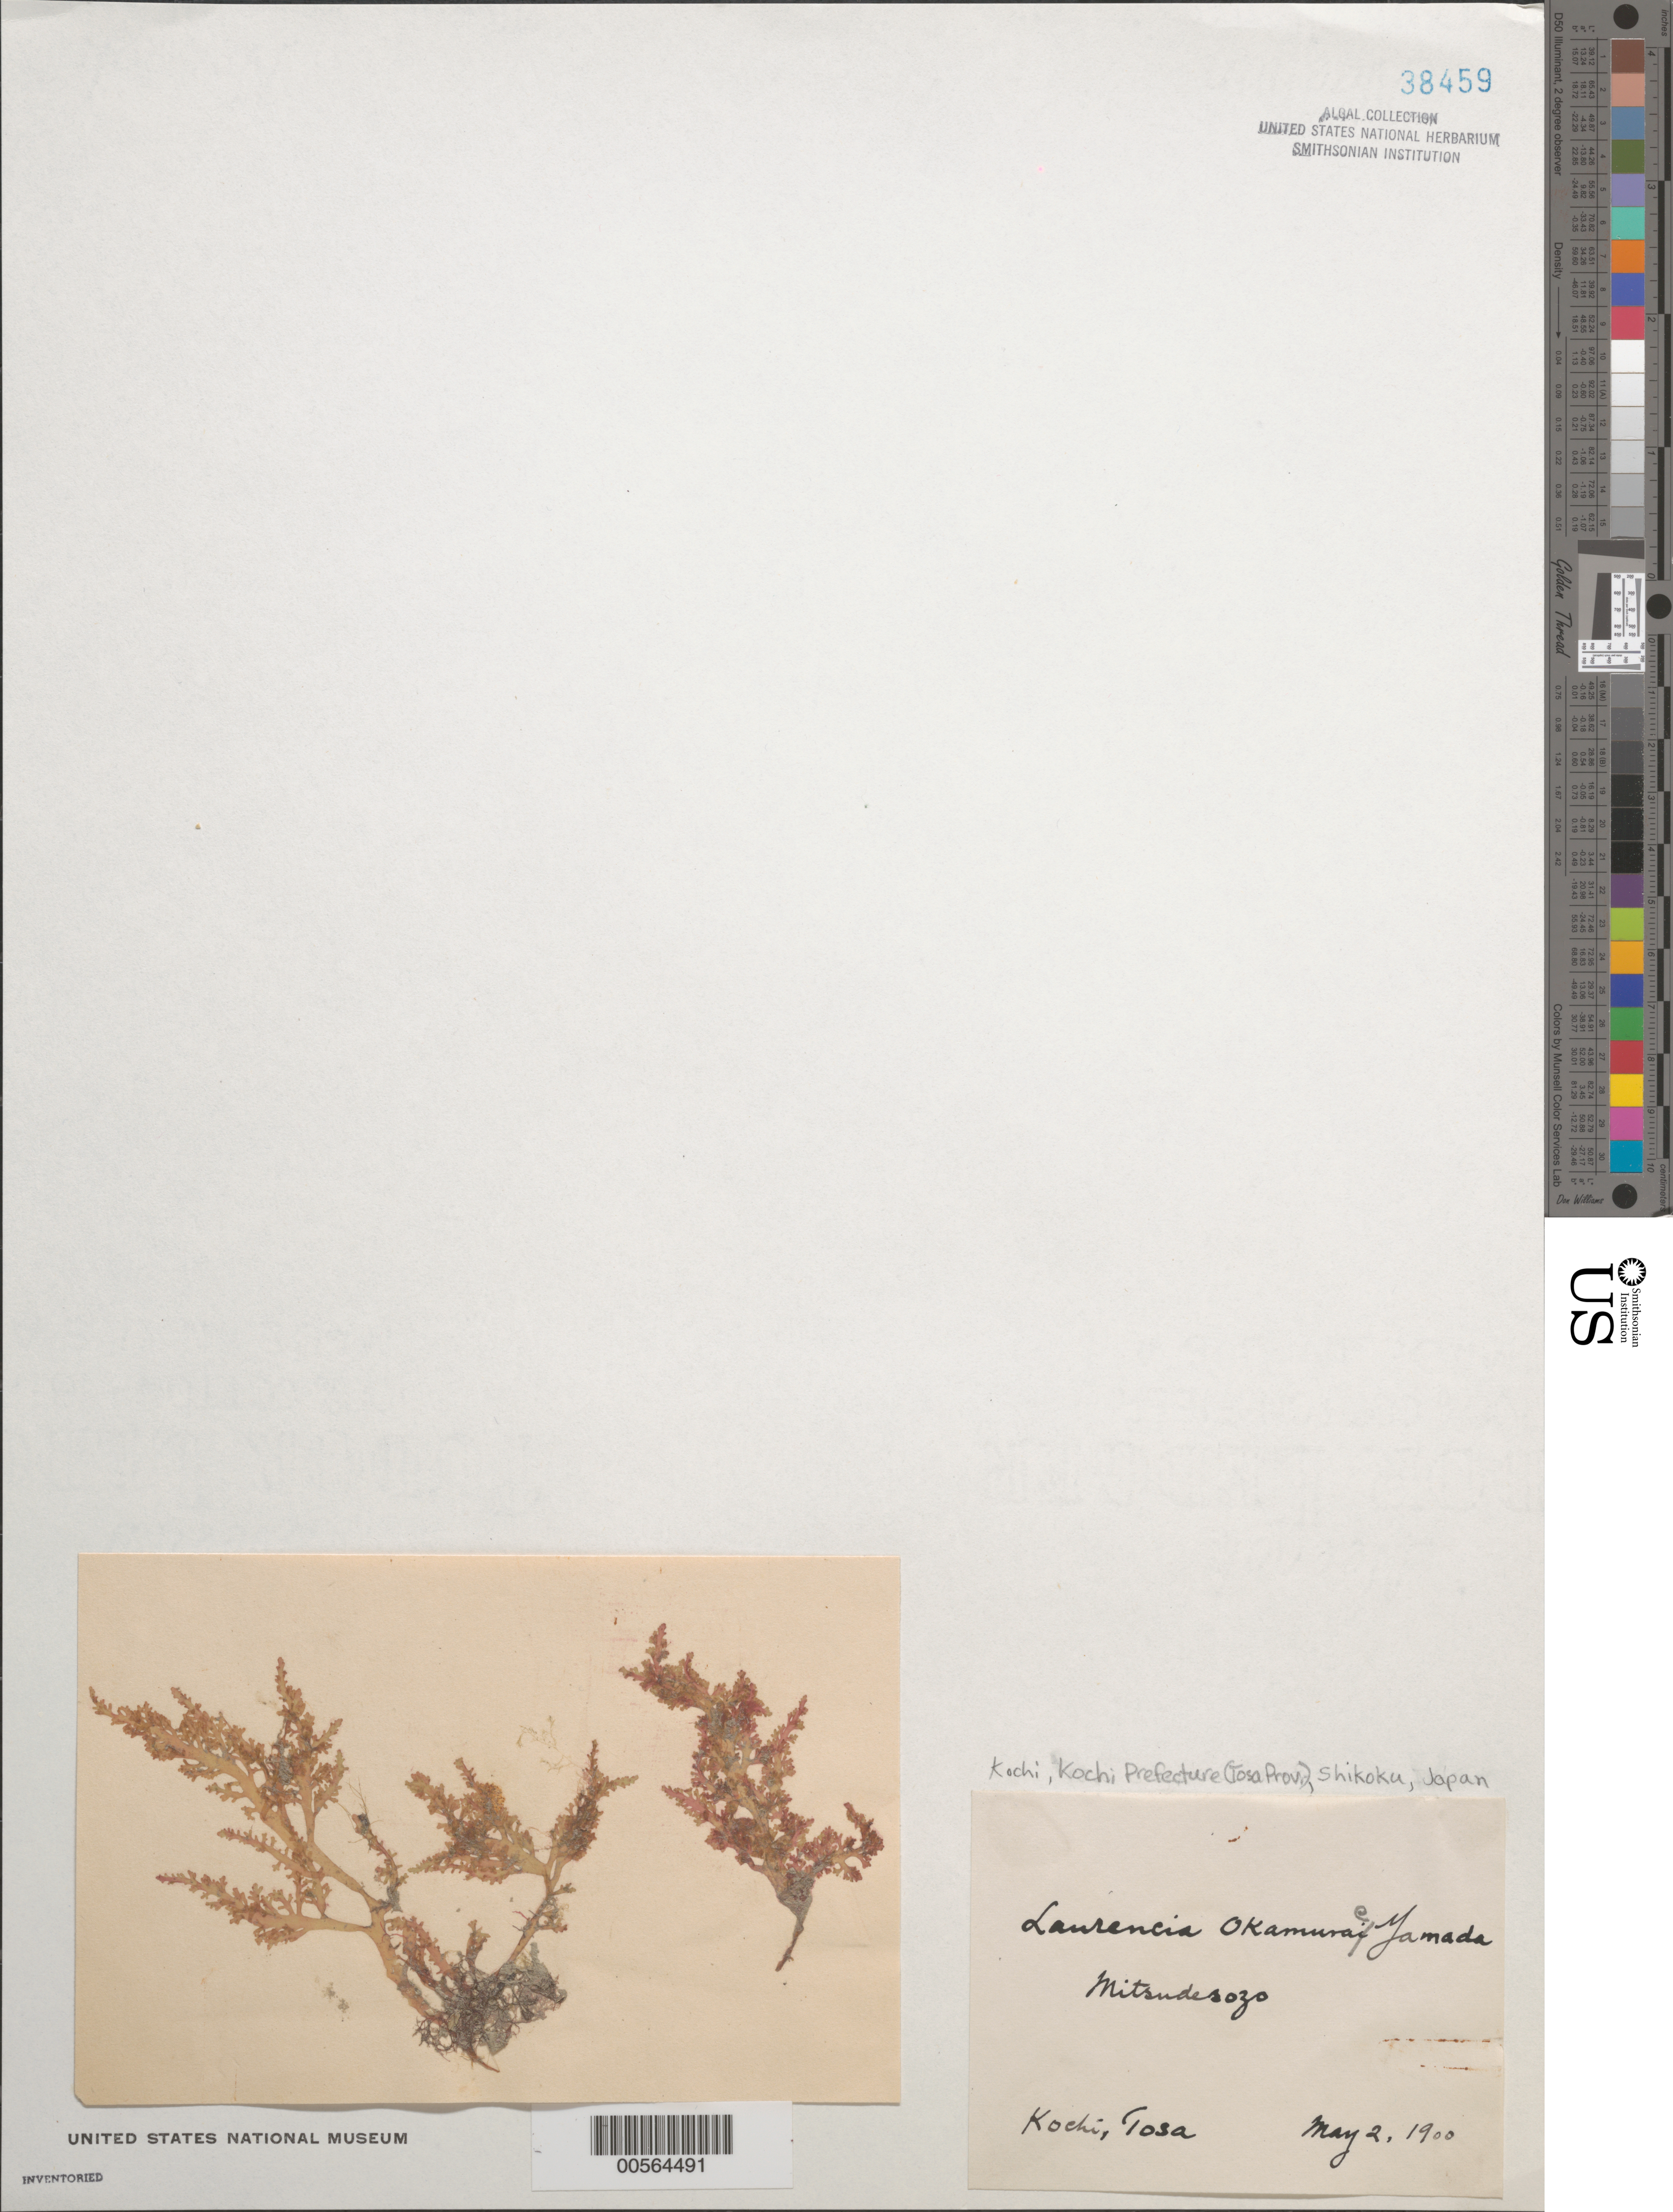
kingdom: Plantae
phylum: Rhodophyta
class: Florideophyceae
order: Ceramiales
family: Rhodomelaceae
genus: Laurencia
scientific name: Laurencia okamurae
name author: Yamada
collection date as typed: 02 May 1900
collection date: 1900-05-02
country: Japan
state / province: Koti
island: Shikoku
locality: Kochi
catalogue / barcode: US 38459